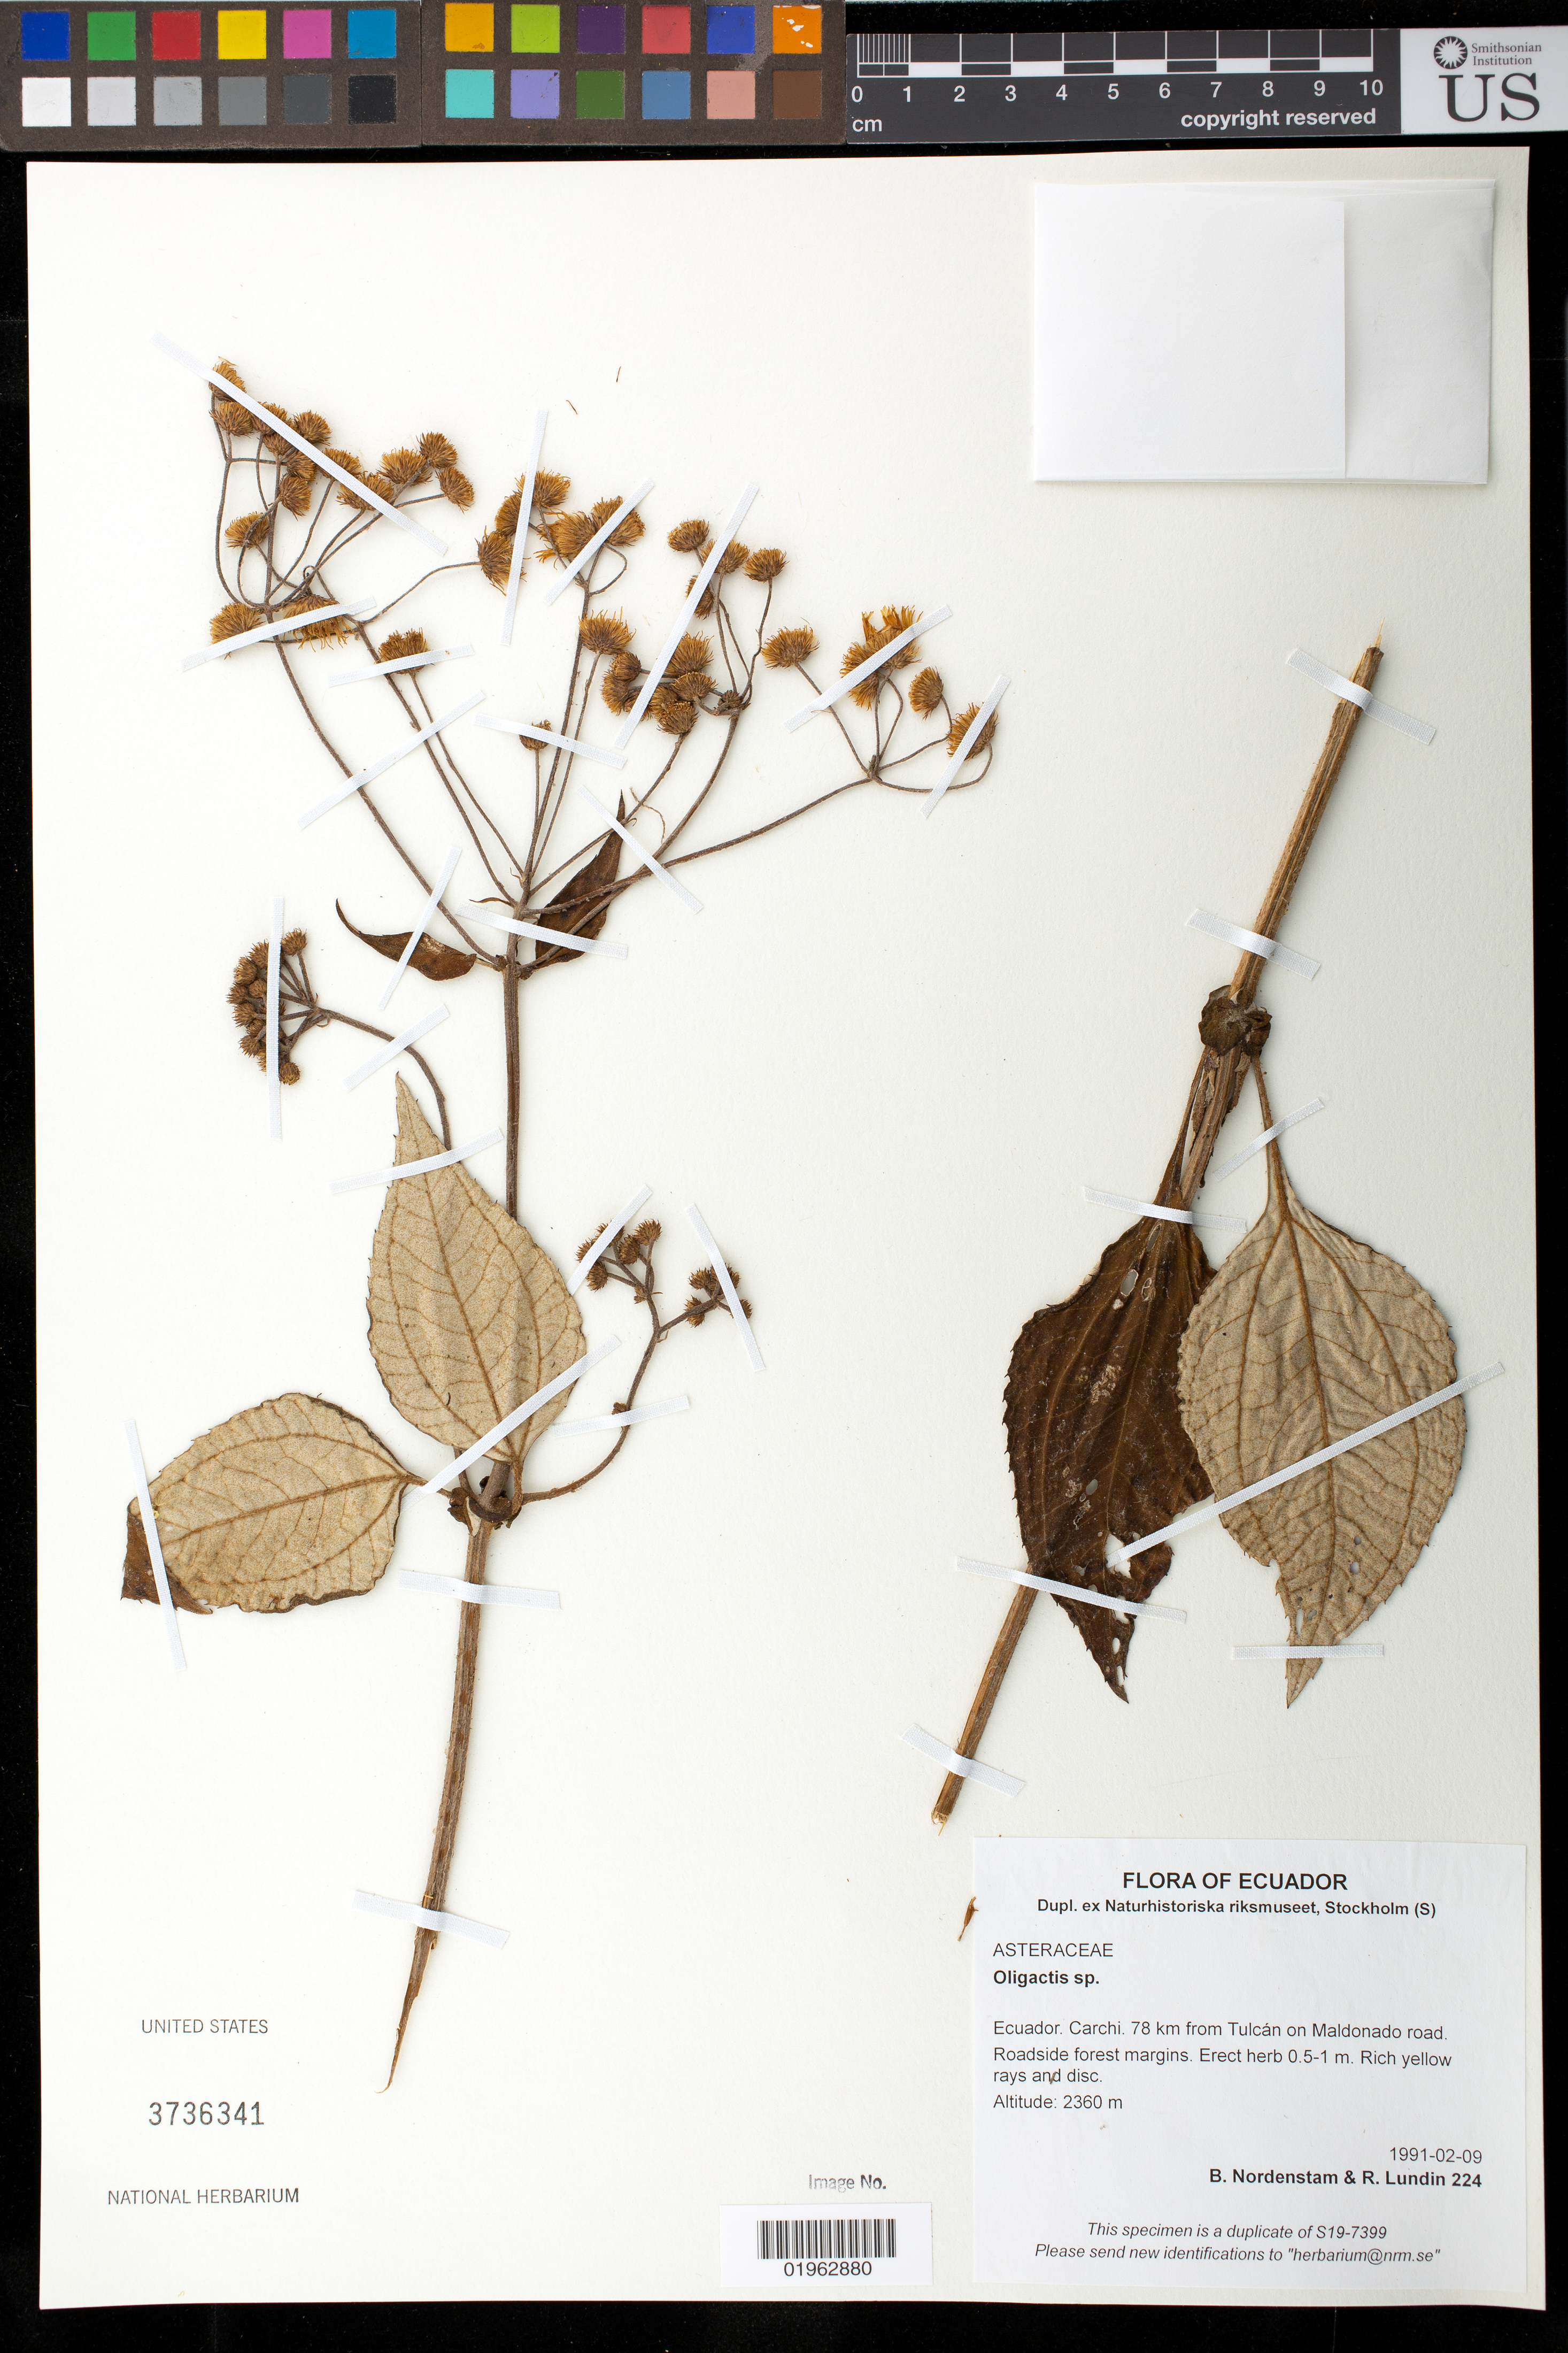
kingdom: Plantae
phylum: Tracheophyta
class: Magnoliopsida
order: Asterales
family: Asteraceae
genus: Oligactis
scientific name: Oligactis sp.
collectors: B. Nordenstam & R. Lundin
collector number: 224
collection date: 1991-02-09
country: Ecuador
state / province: Carchi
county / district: Tulcán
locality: Carchi. 78 km from Tulcán on Maldonado road.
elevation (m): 2360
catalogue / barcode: US 3736341